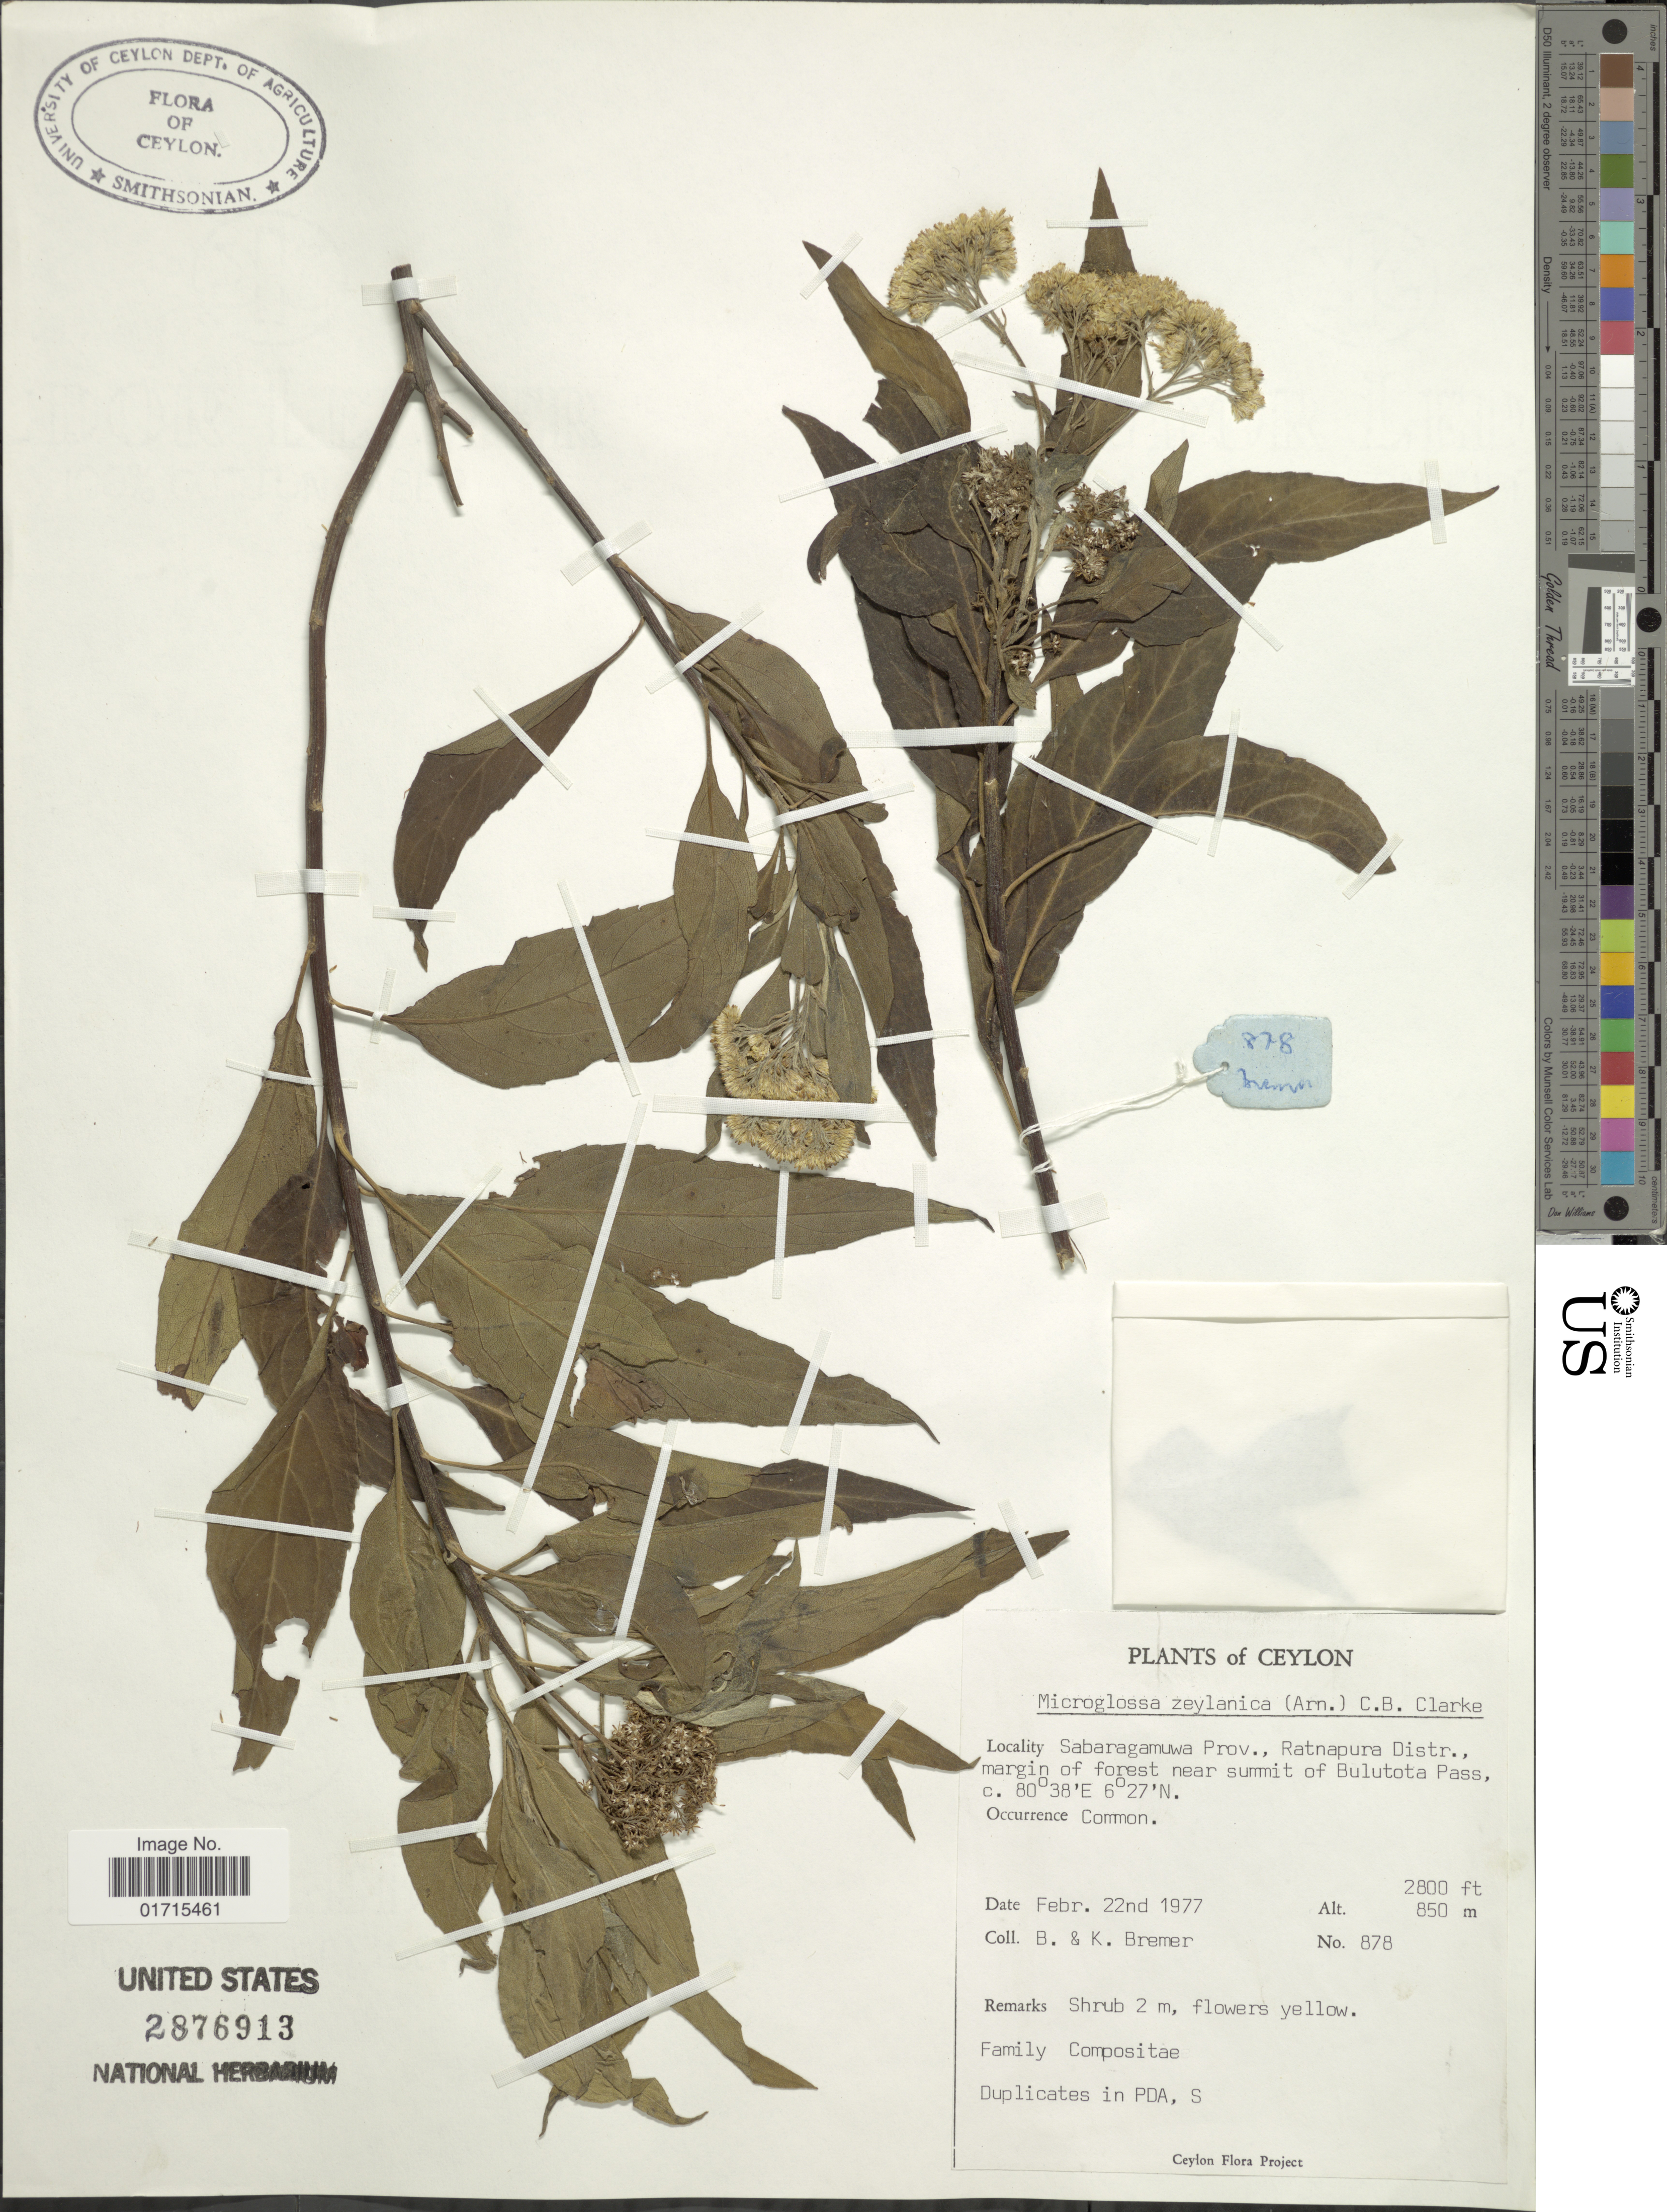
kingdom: Plantae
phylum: Tracheophyta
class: Magnoliopsida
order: Asterales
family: Asteraceae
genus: Microglossa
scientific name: Microglossa zeylanica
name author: (Arn.) Benth. & Hook. f.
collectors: B. Bremer & K. Bremer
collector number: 878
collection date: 1977-02-22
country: Sri Lanka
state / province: Sabaragamuwa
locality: Ceylon. Sabaragamuwa Prov., Ratnapura Distr., margin of forest near summit of Bulutota Pass.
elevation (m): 853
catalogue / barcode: US 2876913